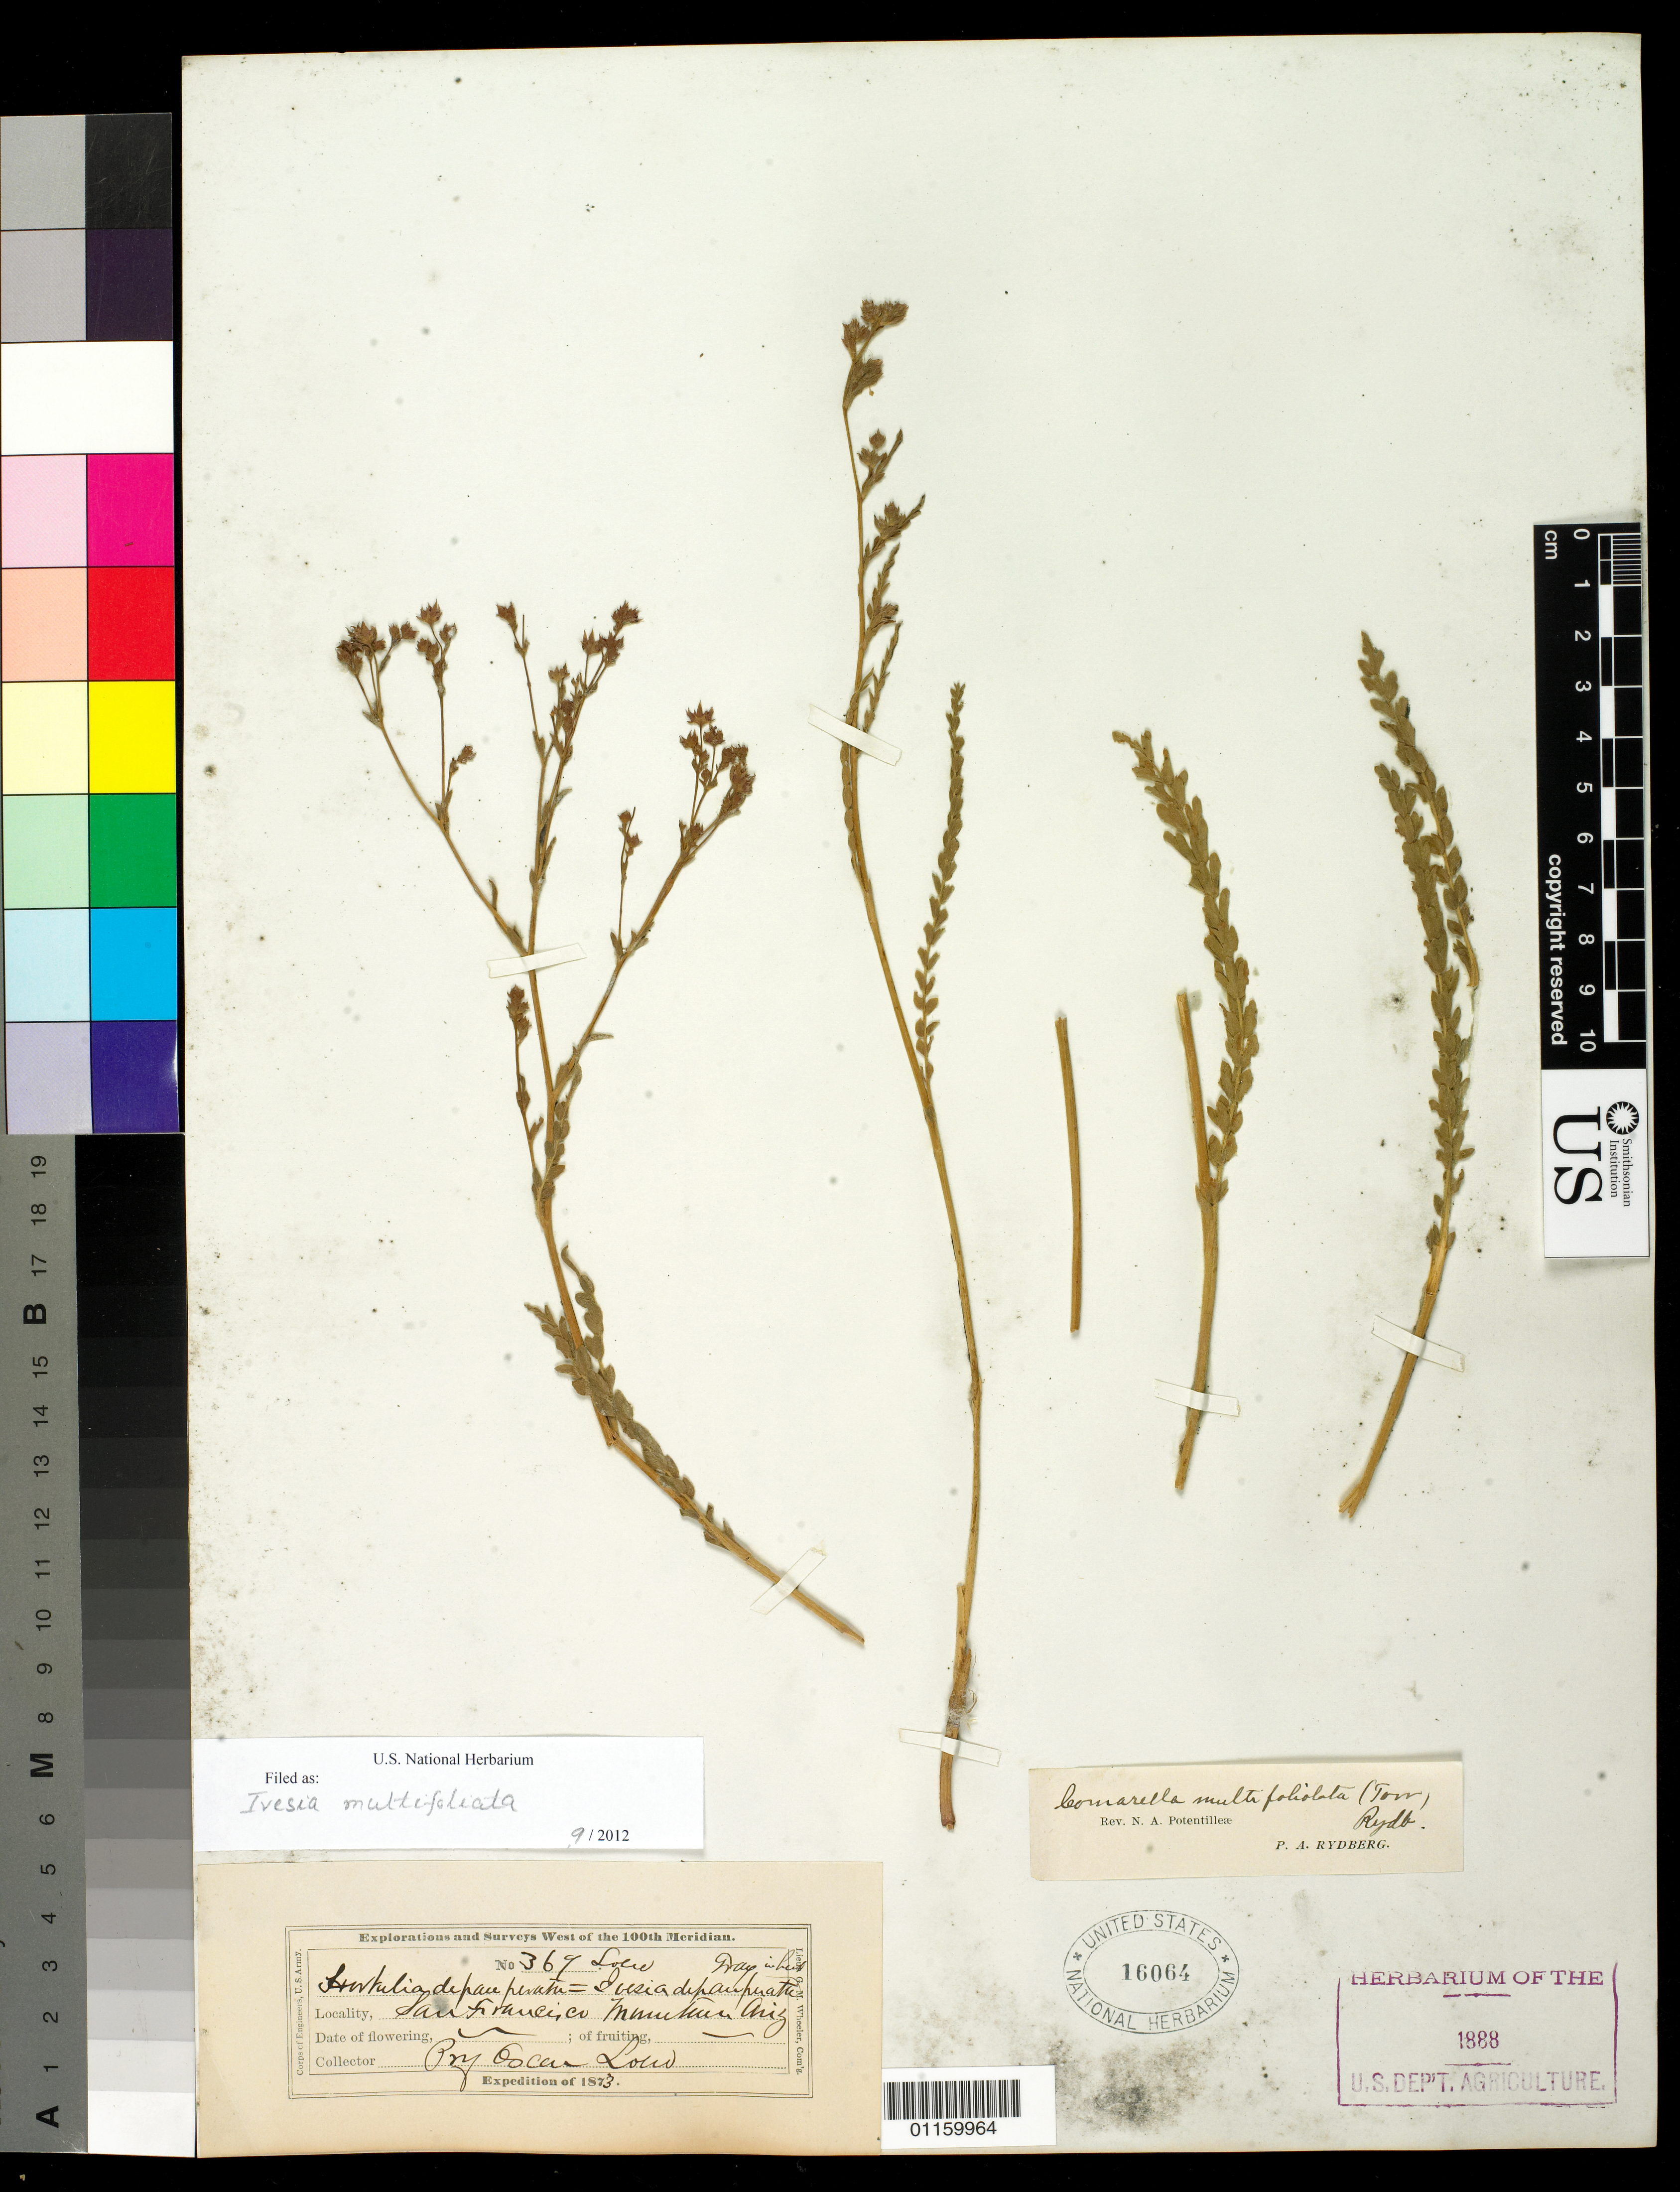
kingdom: Plantae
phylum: Tracheophyta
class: Magnoliopsida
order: Rosales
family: Rosaceae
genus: Potentilla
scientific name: Potentilla multifoliolata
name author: (Torr.) Kearney & Peebles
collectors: Loud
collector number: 369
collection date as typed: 1873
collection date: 1873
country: United States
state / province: Arizona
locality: San Francisco Mt.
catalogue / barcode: US 16064